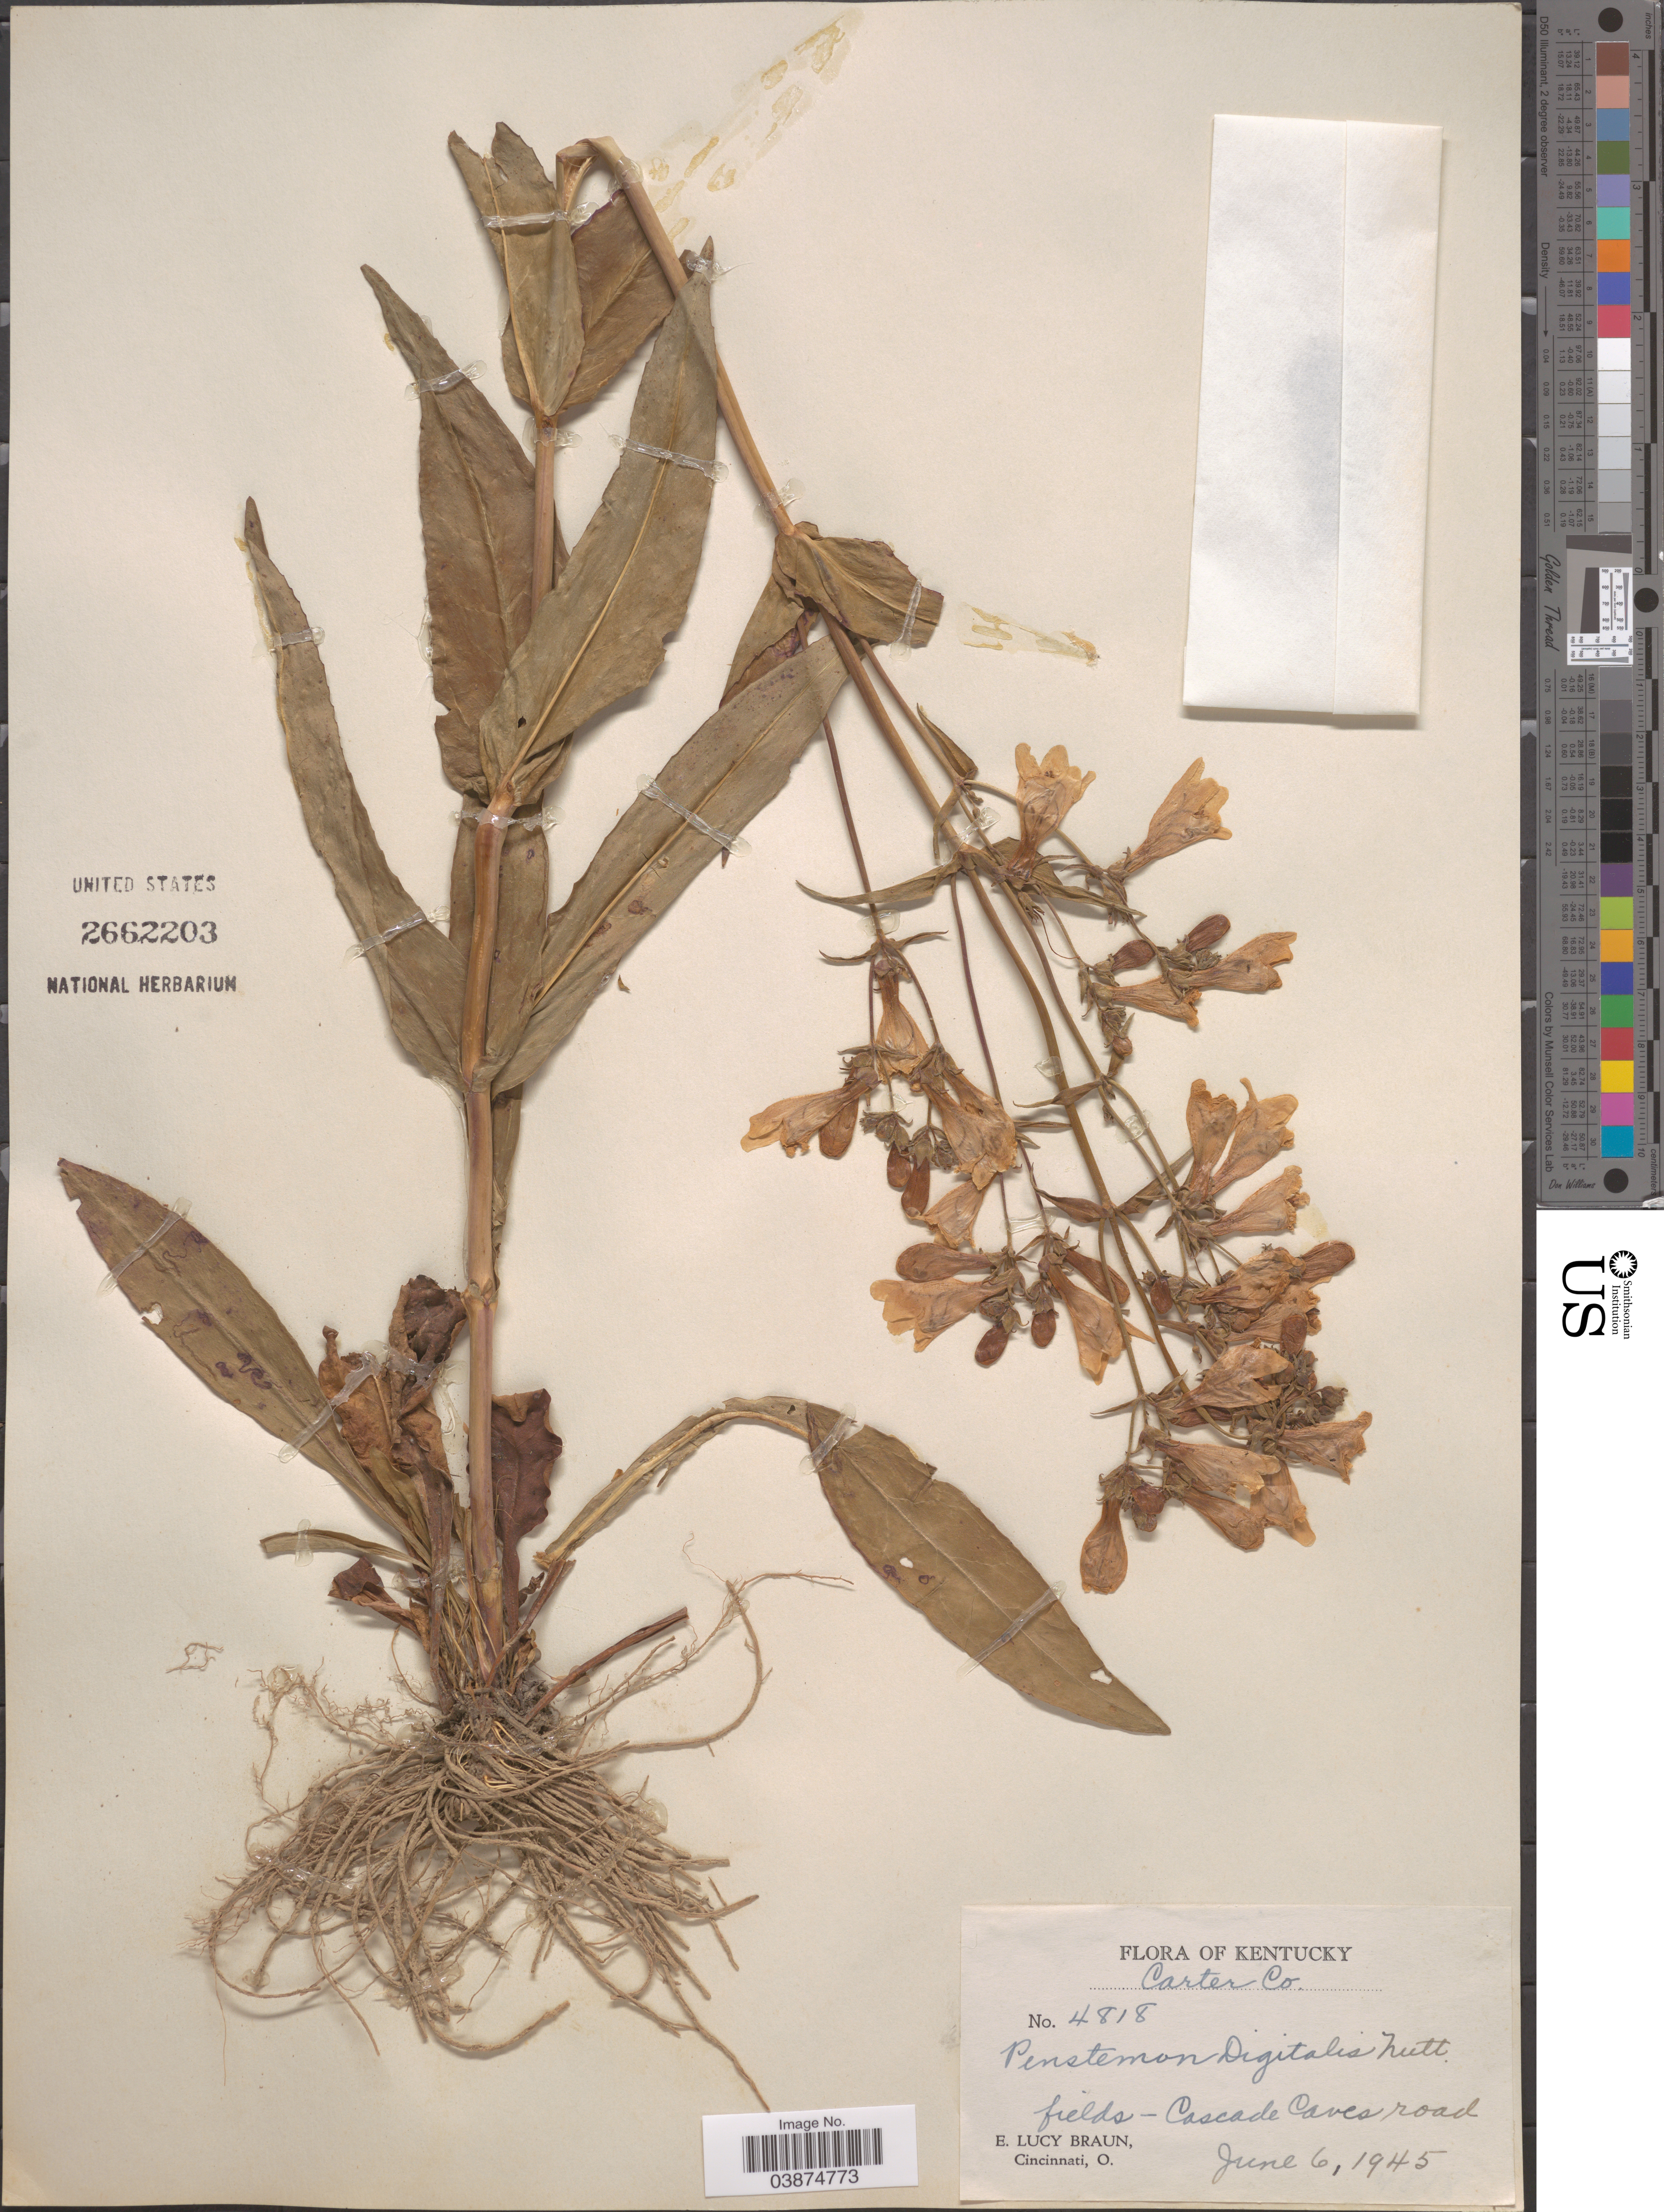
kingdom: Plantae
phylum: Tracheophyta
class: Magnoliopsida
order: Lamiales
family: Plantaginaceae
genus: Penstemon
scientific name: Penstemon digitalis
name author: Nutt. ex Sims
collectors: E. L. Braun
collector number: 4818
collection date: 1945-06-06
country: United States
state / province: Kentucky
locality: Carter Co. Fields- Cascade Caves road.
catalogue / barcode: US 2662203